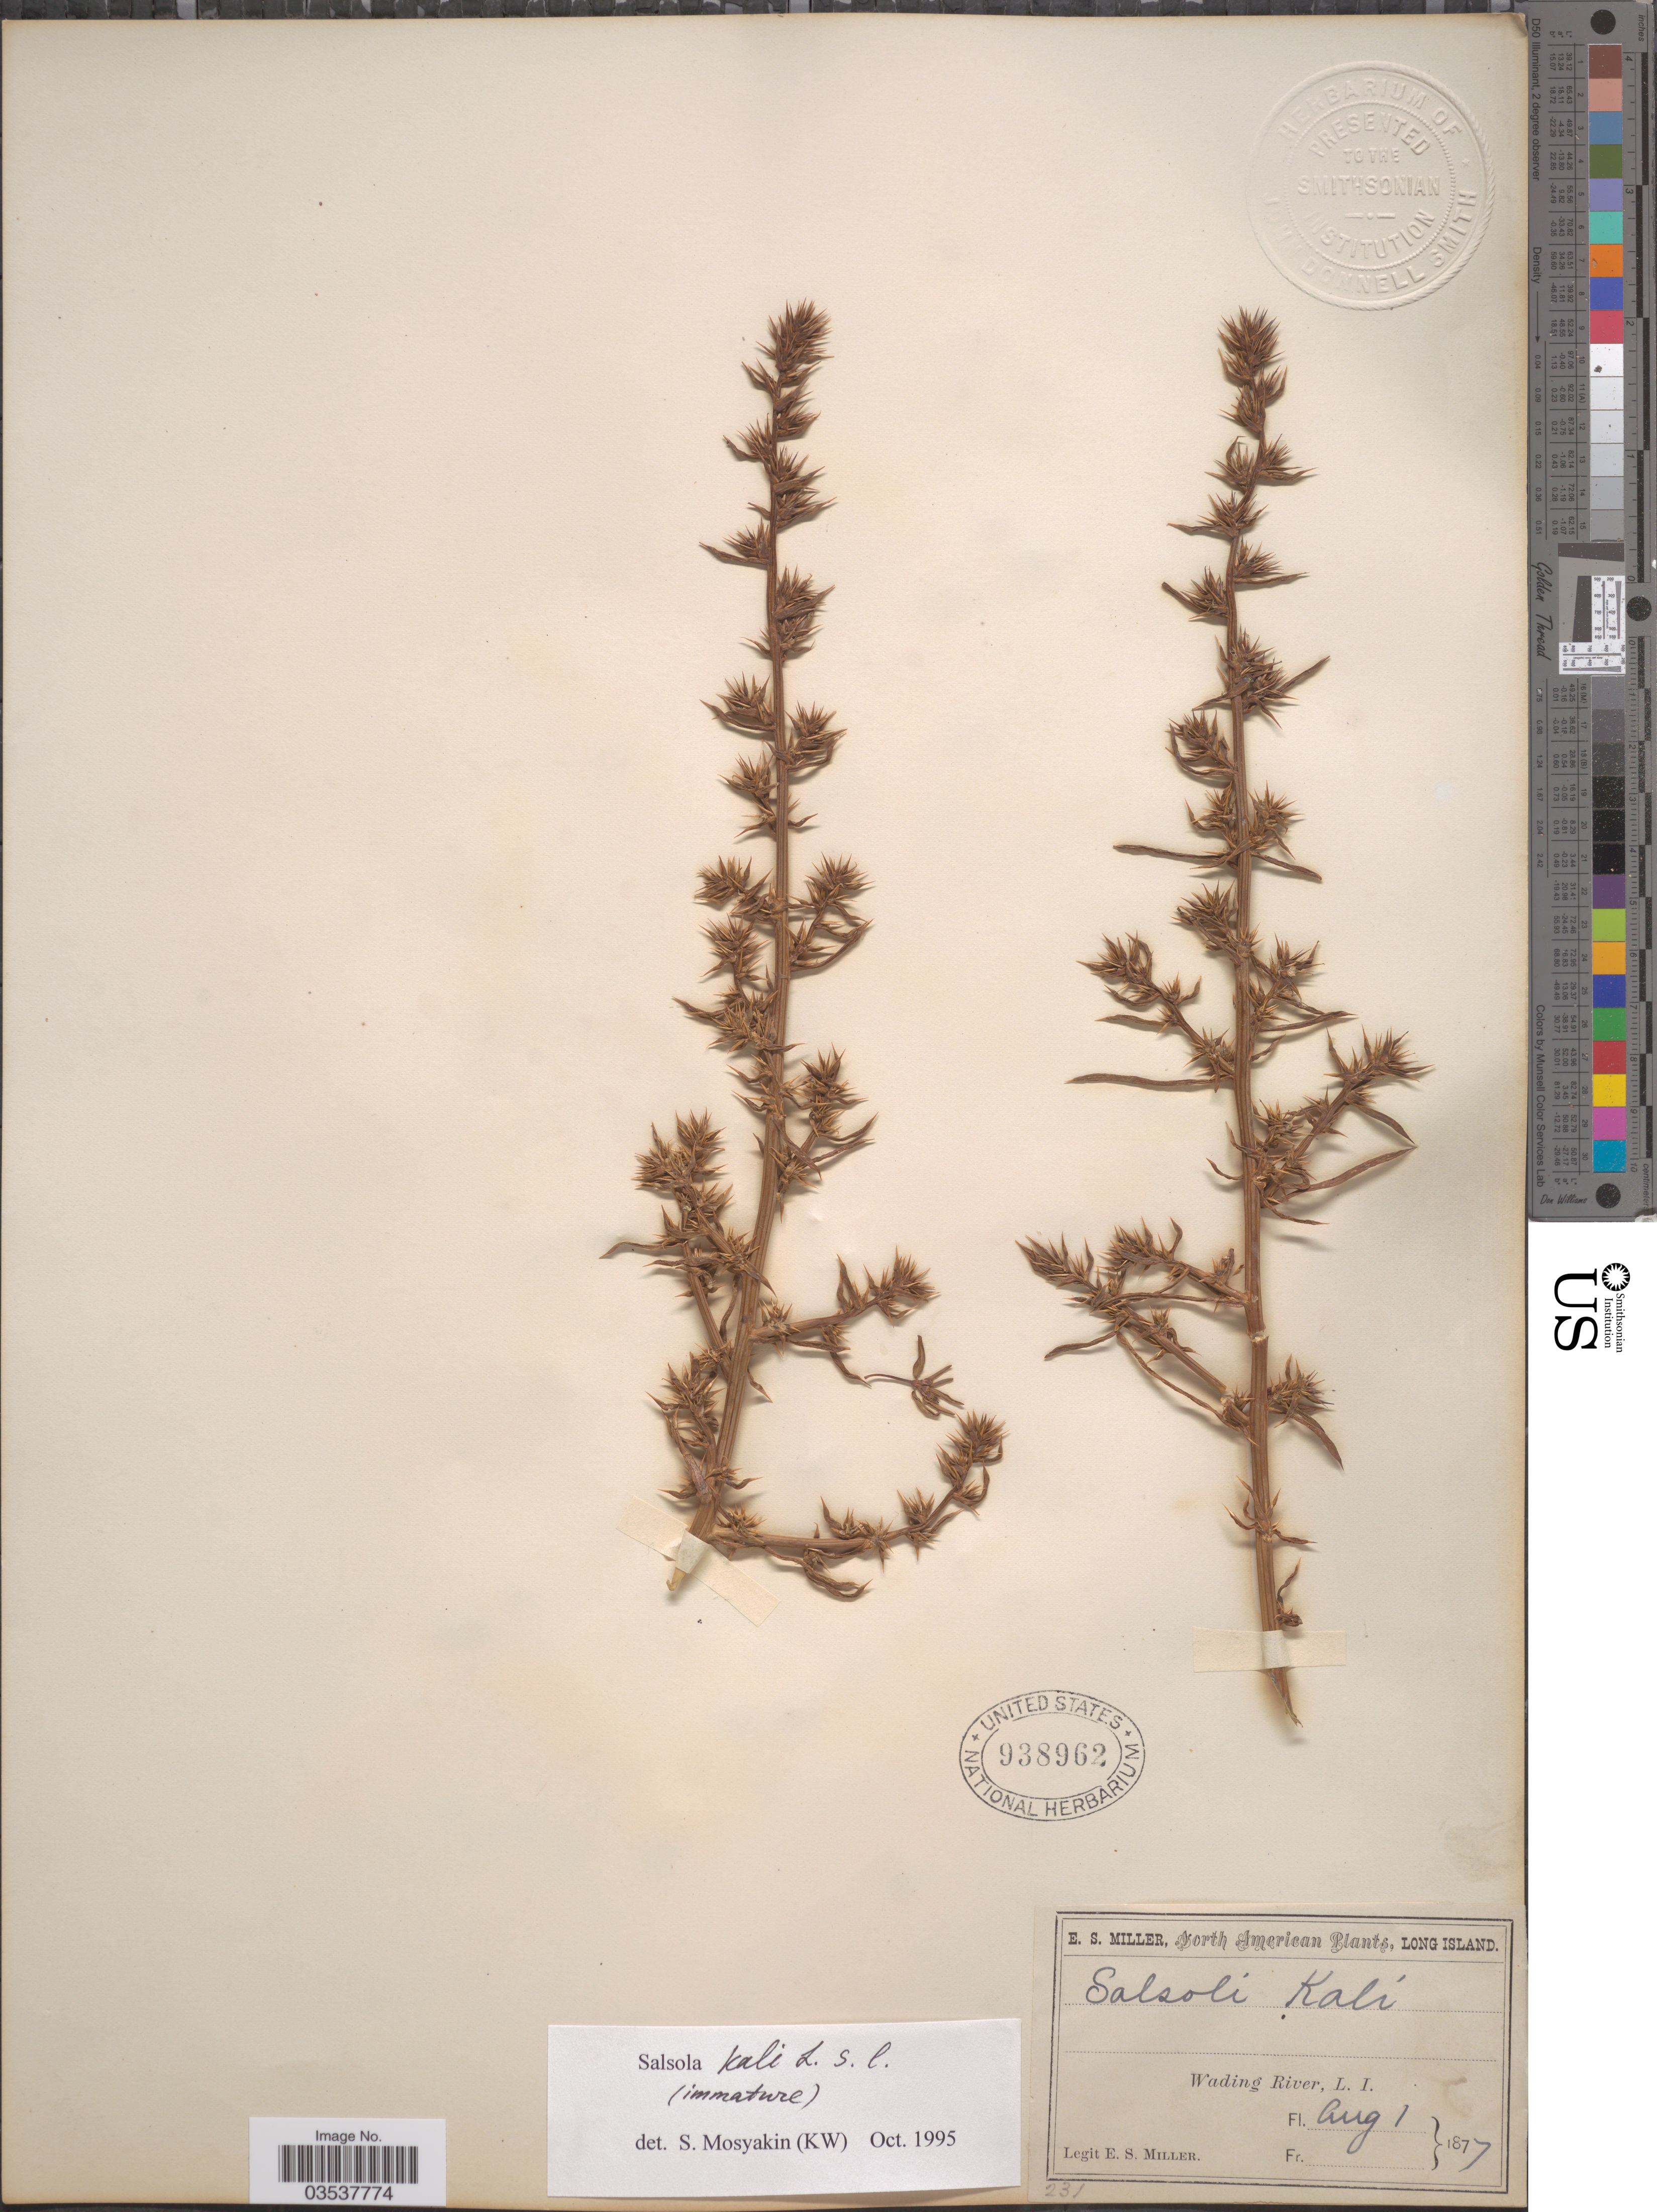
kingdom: Plantae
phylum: Tracheophyta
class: Magnoliopsida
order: Caryophyllales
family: Amaranthaceae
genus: Salsola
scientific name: Salsola kali var. caroliniana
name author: (Walter) Nutt.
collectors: E. S. Miller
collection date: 1877-08-01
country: United States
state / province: New York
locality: Wading River, L. I.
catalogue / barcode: US 938962